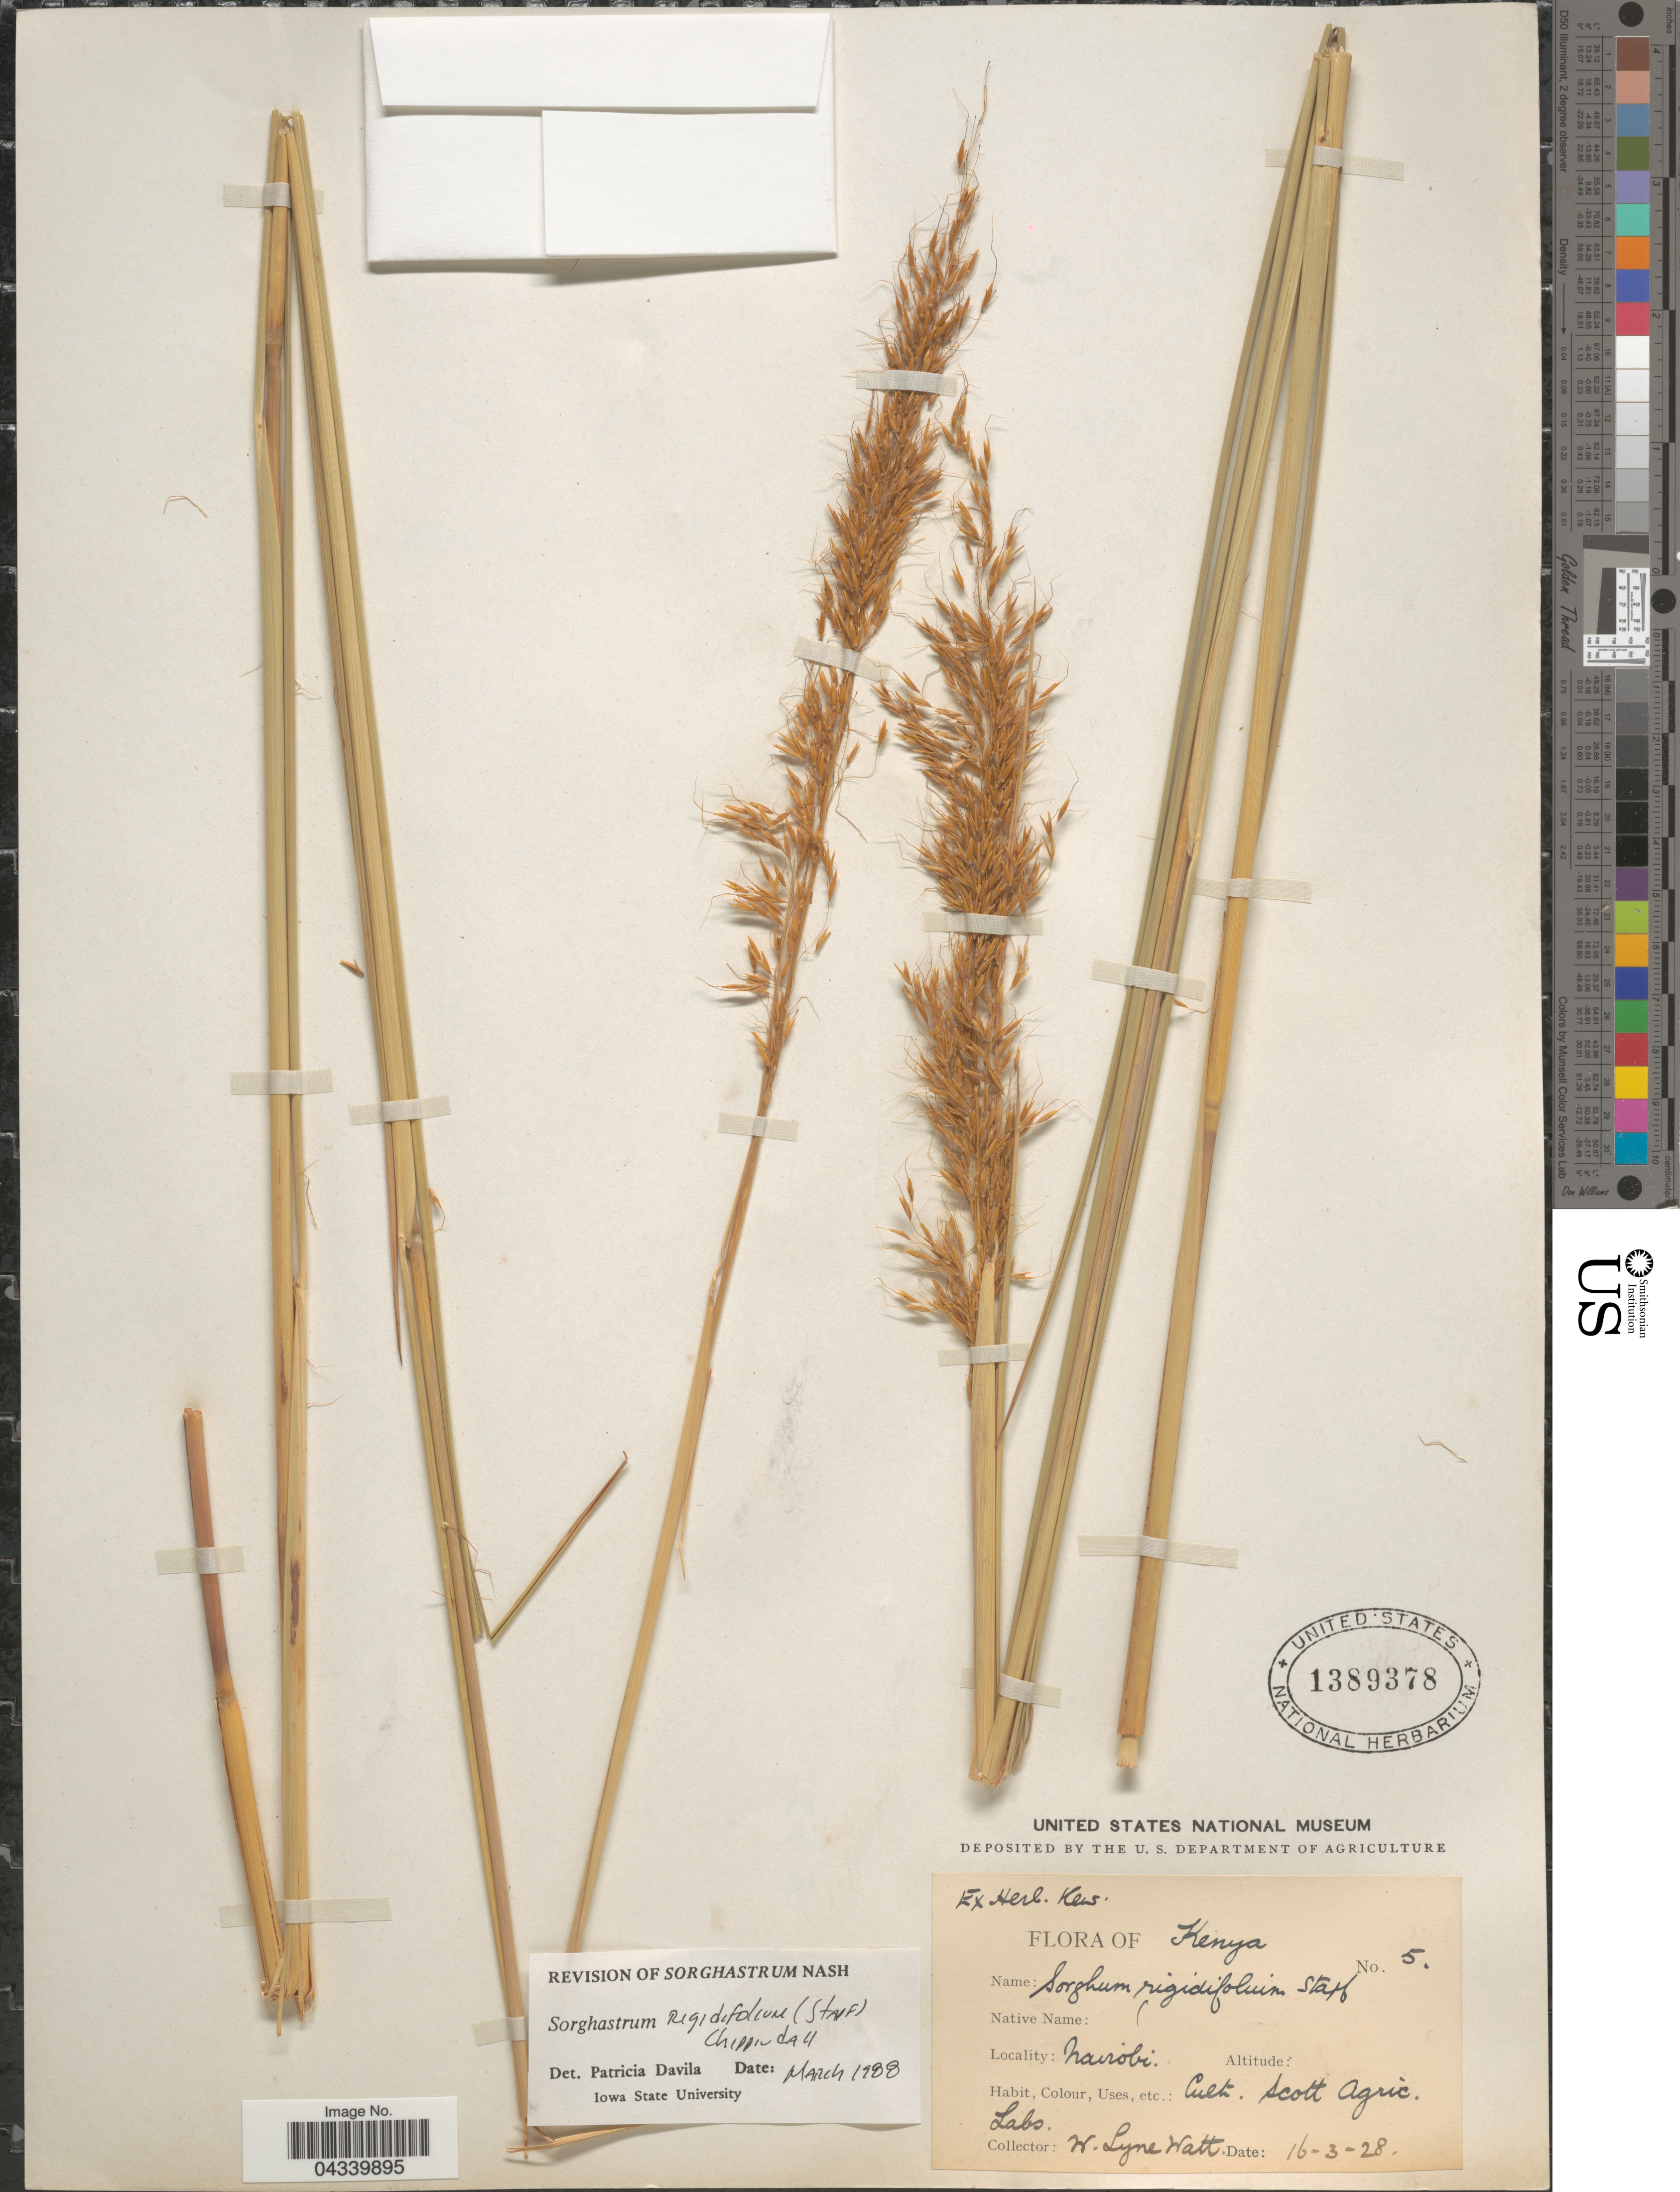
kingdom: Plantae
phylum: Tracheophyta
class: Liliopsida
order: Poales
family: Poaceae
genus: Sorghastrum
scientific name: Sorghastrum stipoides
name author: (Kunth) Nash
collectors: W. Lyne-Watt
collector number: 5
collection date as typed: Transcribed d/m/y: 16/3/28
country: Kenya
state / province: Nairobi Area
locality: Scott Agric. Labs.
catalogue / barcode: US 1389378